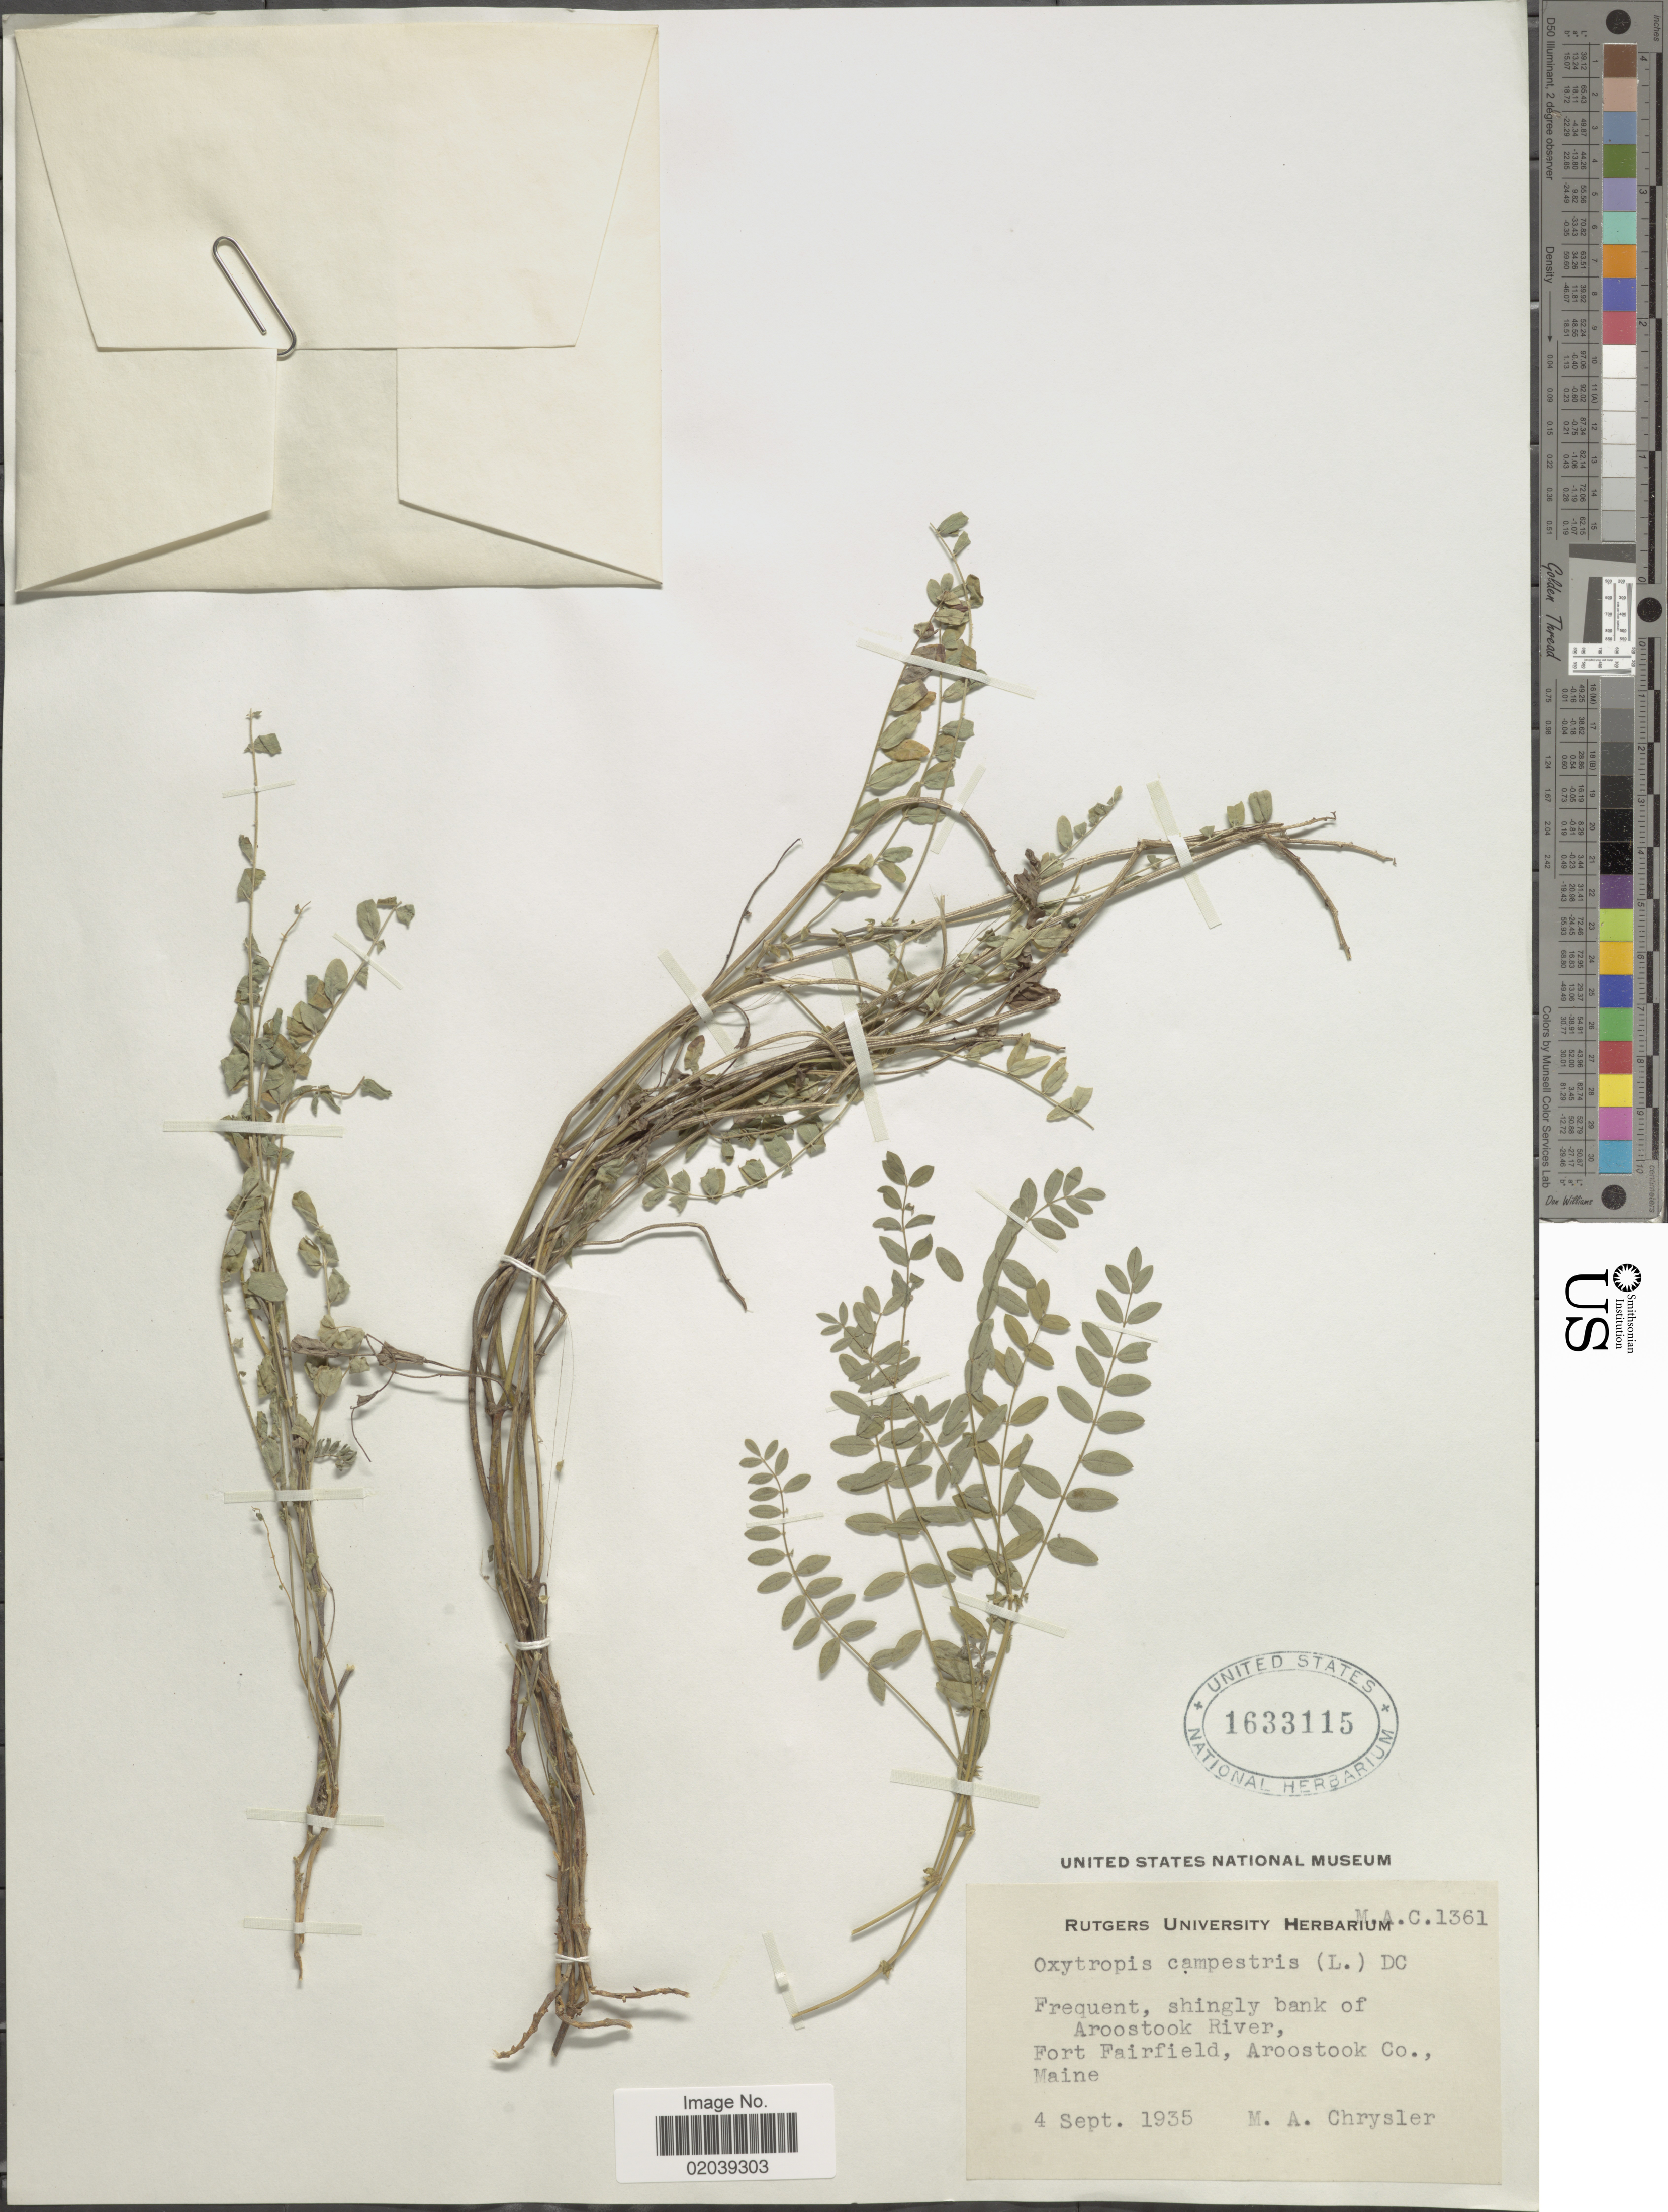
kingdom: Plantae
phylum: Tracheophyta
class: Magnoliopsida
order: Fabales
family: Fabaceae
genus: Oxytropis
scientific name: Oxytropis campestris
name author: (L.) DC.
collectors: M. A. Chrysler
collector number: M.A.C.1361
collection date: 1935-09-04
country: United States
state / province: Maine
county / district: Aroostook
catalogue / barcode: US 1633115